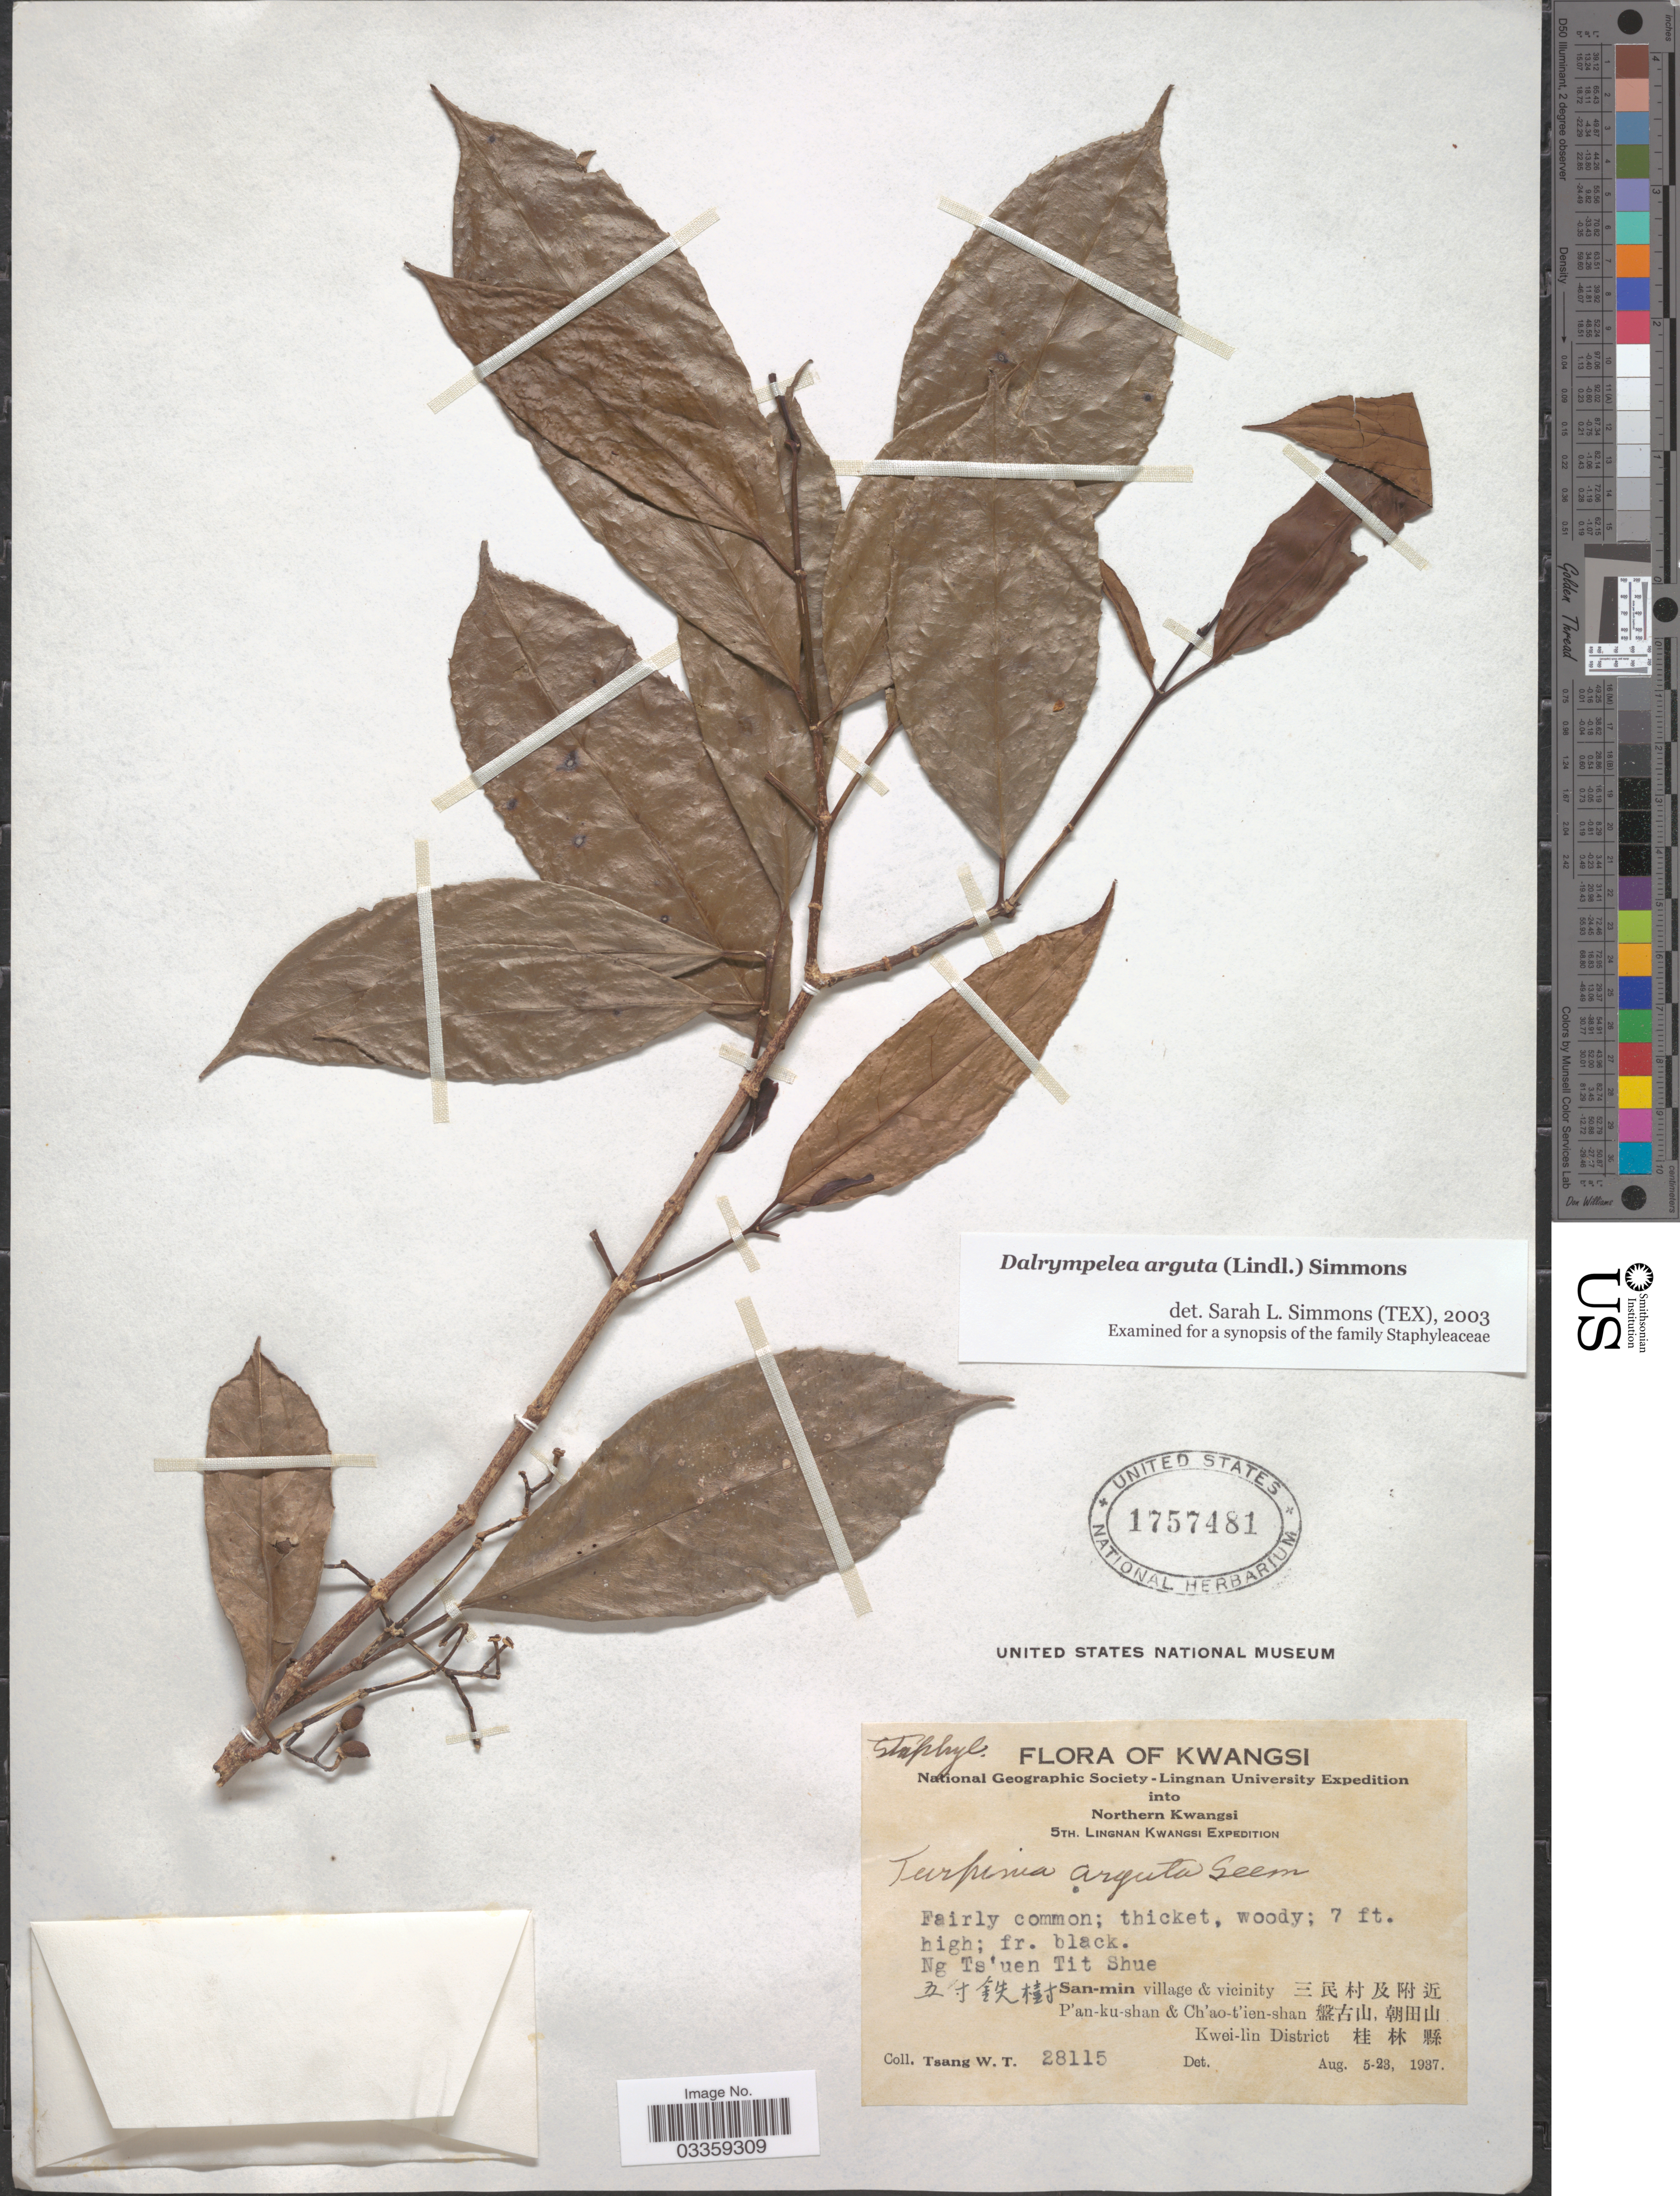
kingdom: Plantae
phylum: Tracheophyta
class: Magnoliopsida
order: Crossosomatales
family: Staphyleaceae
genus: Turpinia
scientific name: Turpinia arguta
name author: (Lindl.) Seem.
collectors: W. T. Tsang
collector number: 28115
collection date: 1937-08-05/1937-08-23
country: China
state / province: Guangxi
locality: Kwasi,Northern Kwangsi, Ng Ts'uen Tit Shue.[unsure placement] San-min village & vicinity, P'an-ku-shan & Ch'ao-t'ien-shan (Kwei-lin District).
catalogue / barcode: US 1757481